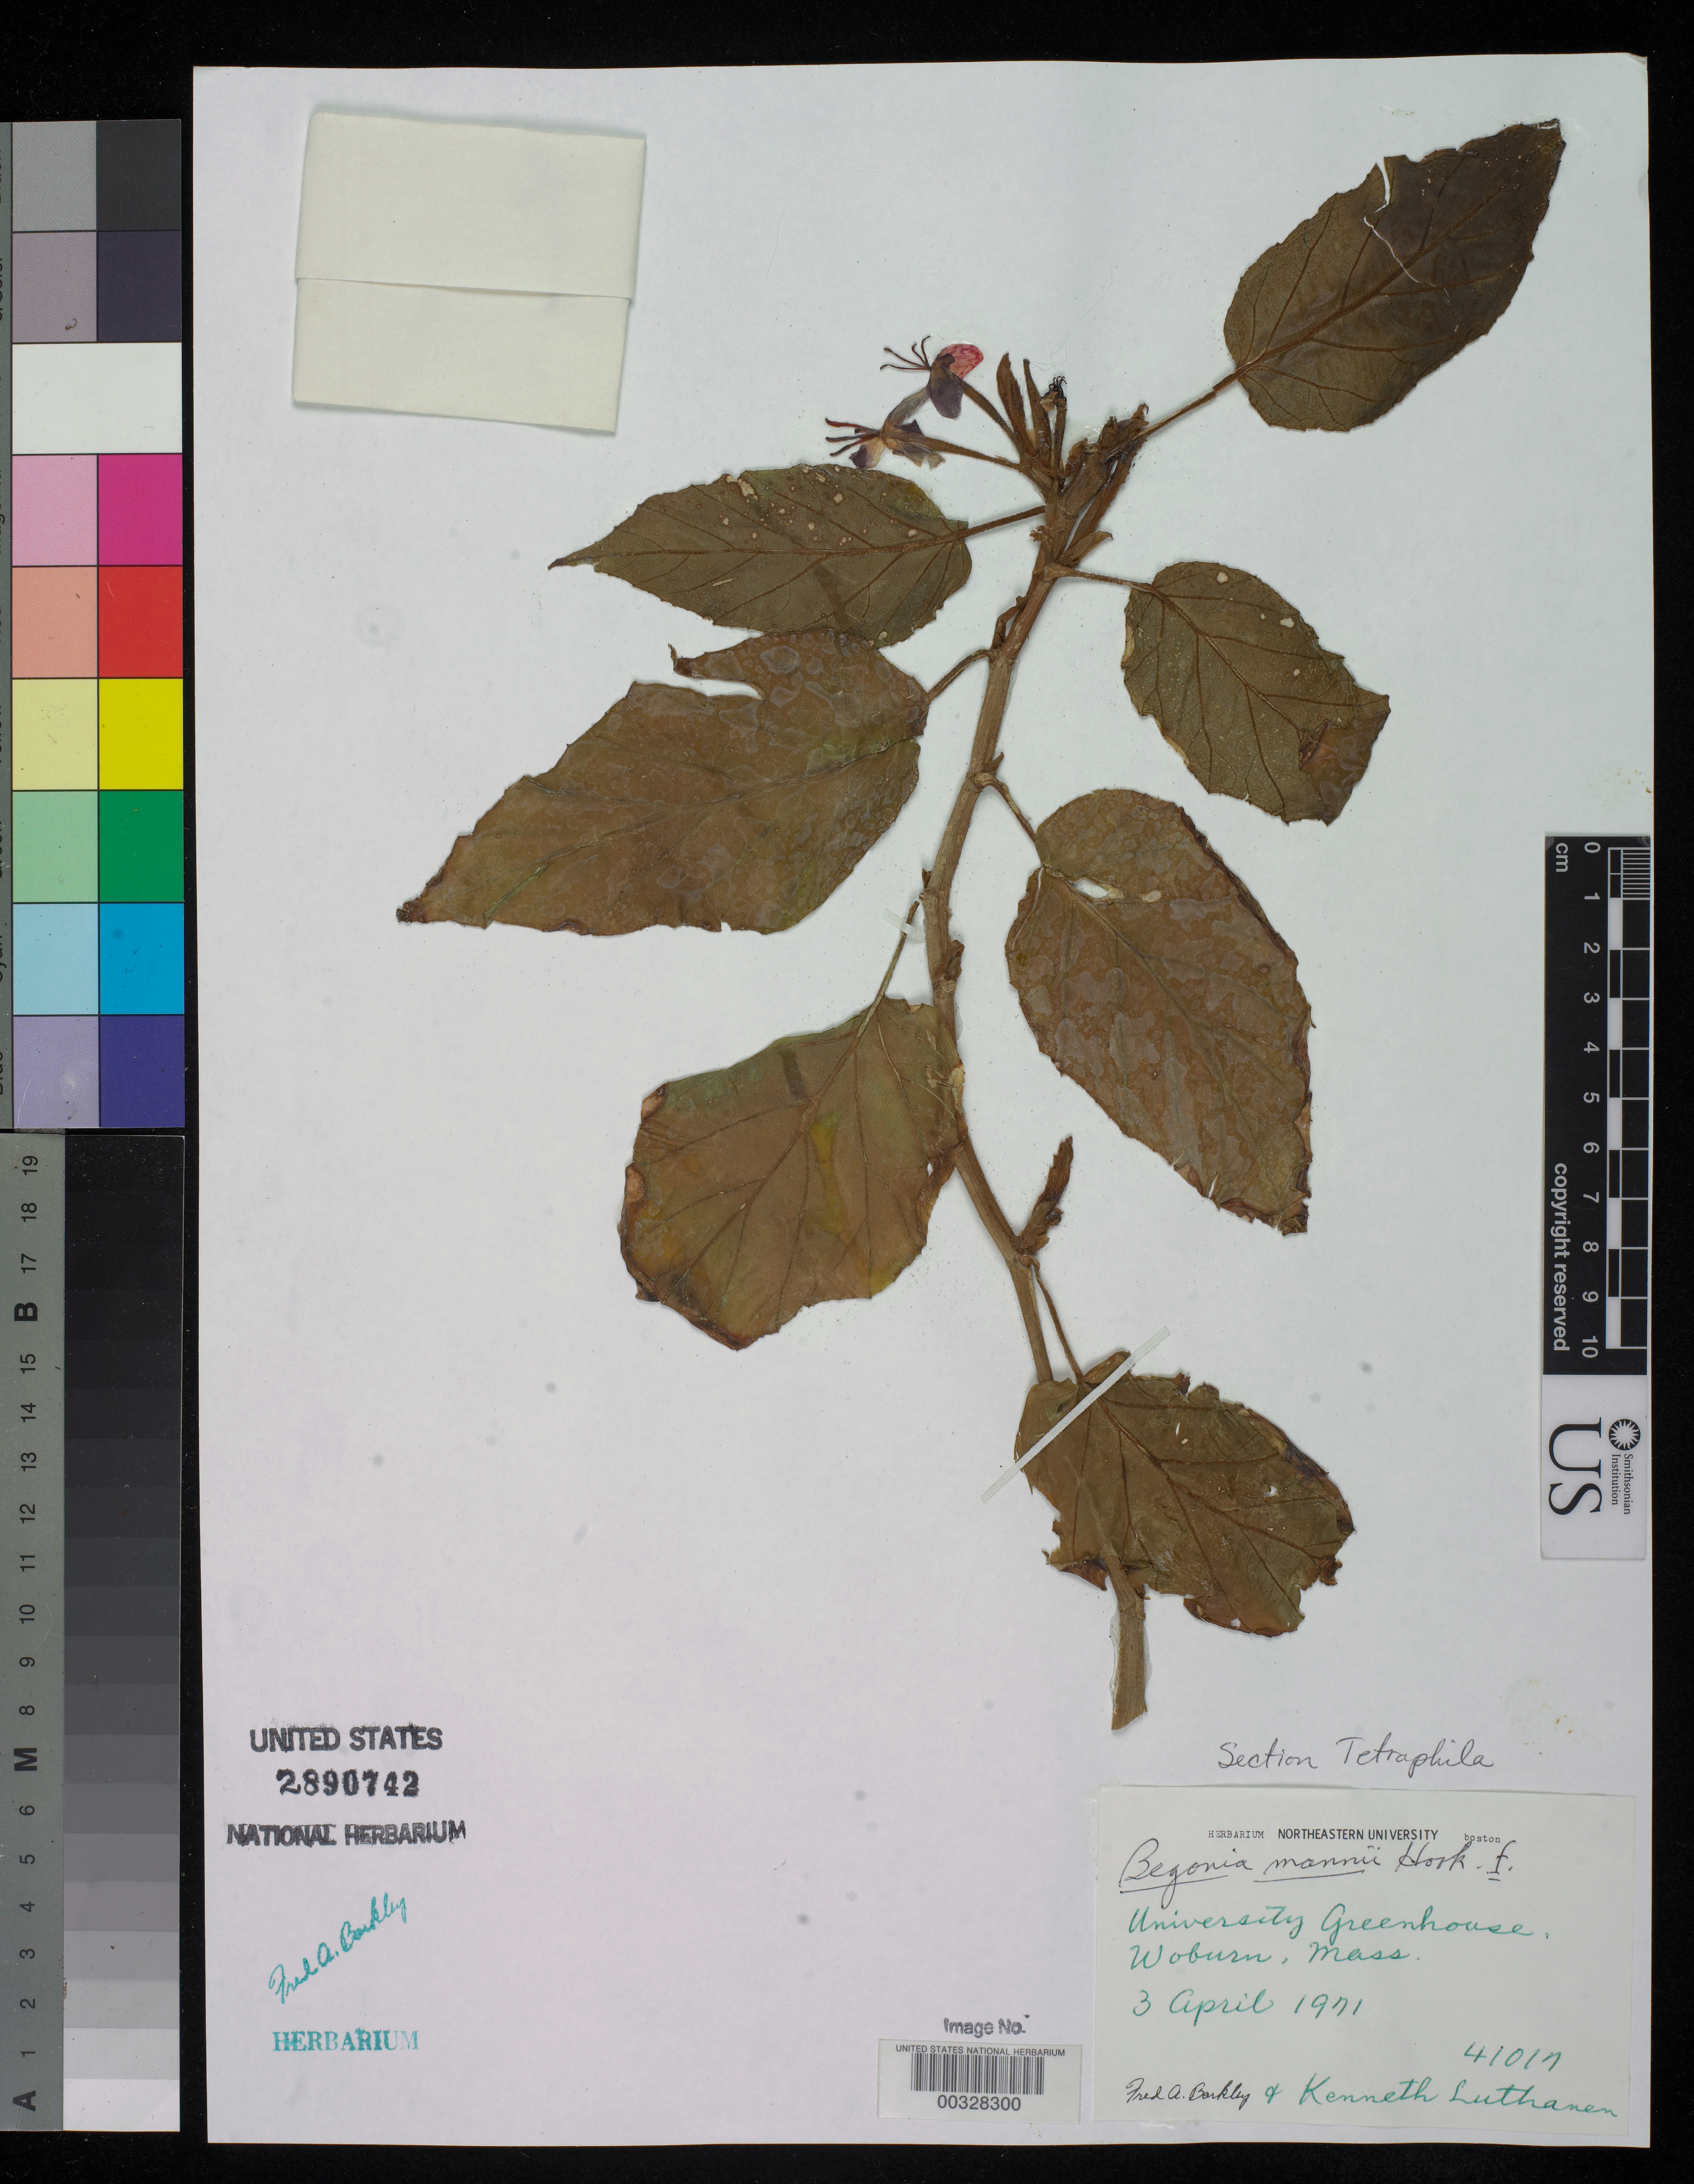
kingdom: Plantae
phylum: Tracheophyta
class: Magnoliopsida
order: Cucurbitales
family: Begoniaceae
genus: Begonia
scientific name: Begonia mannii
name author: Hook. f.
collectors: F. A. Barkley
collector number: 41017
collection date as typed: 03 Apr 1971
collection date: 1971-04-03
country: United States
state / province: Massachusetts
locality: [cultivated in] University greenhouse, Woburn, Mass. [origin Africa?]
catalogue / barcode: US 2890742